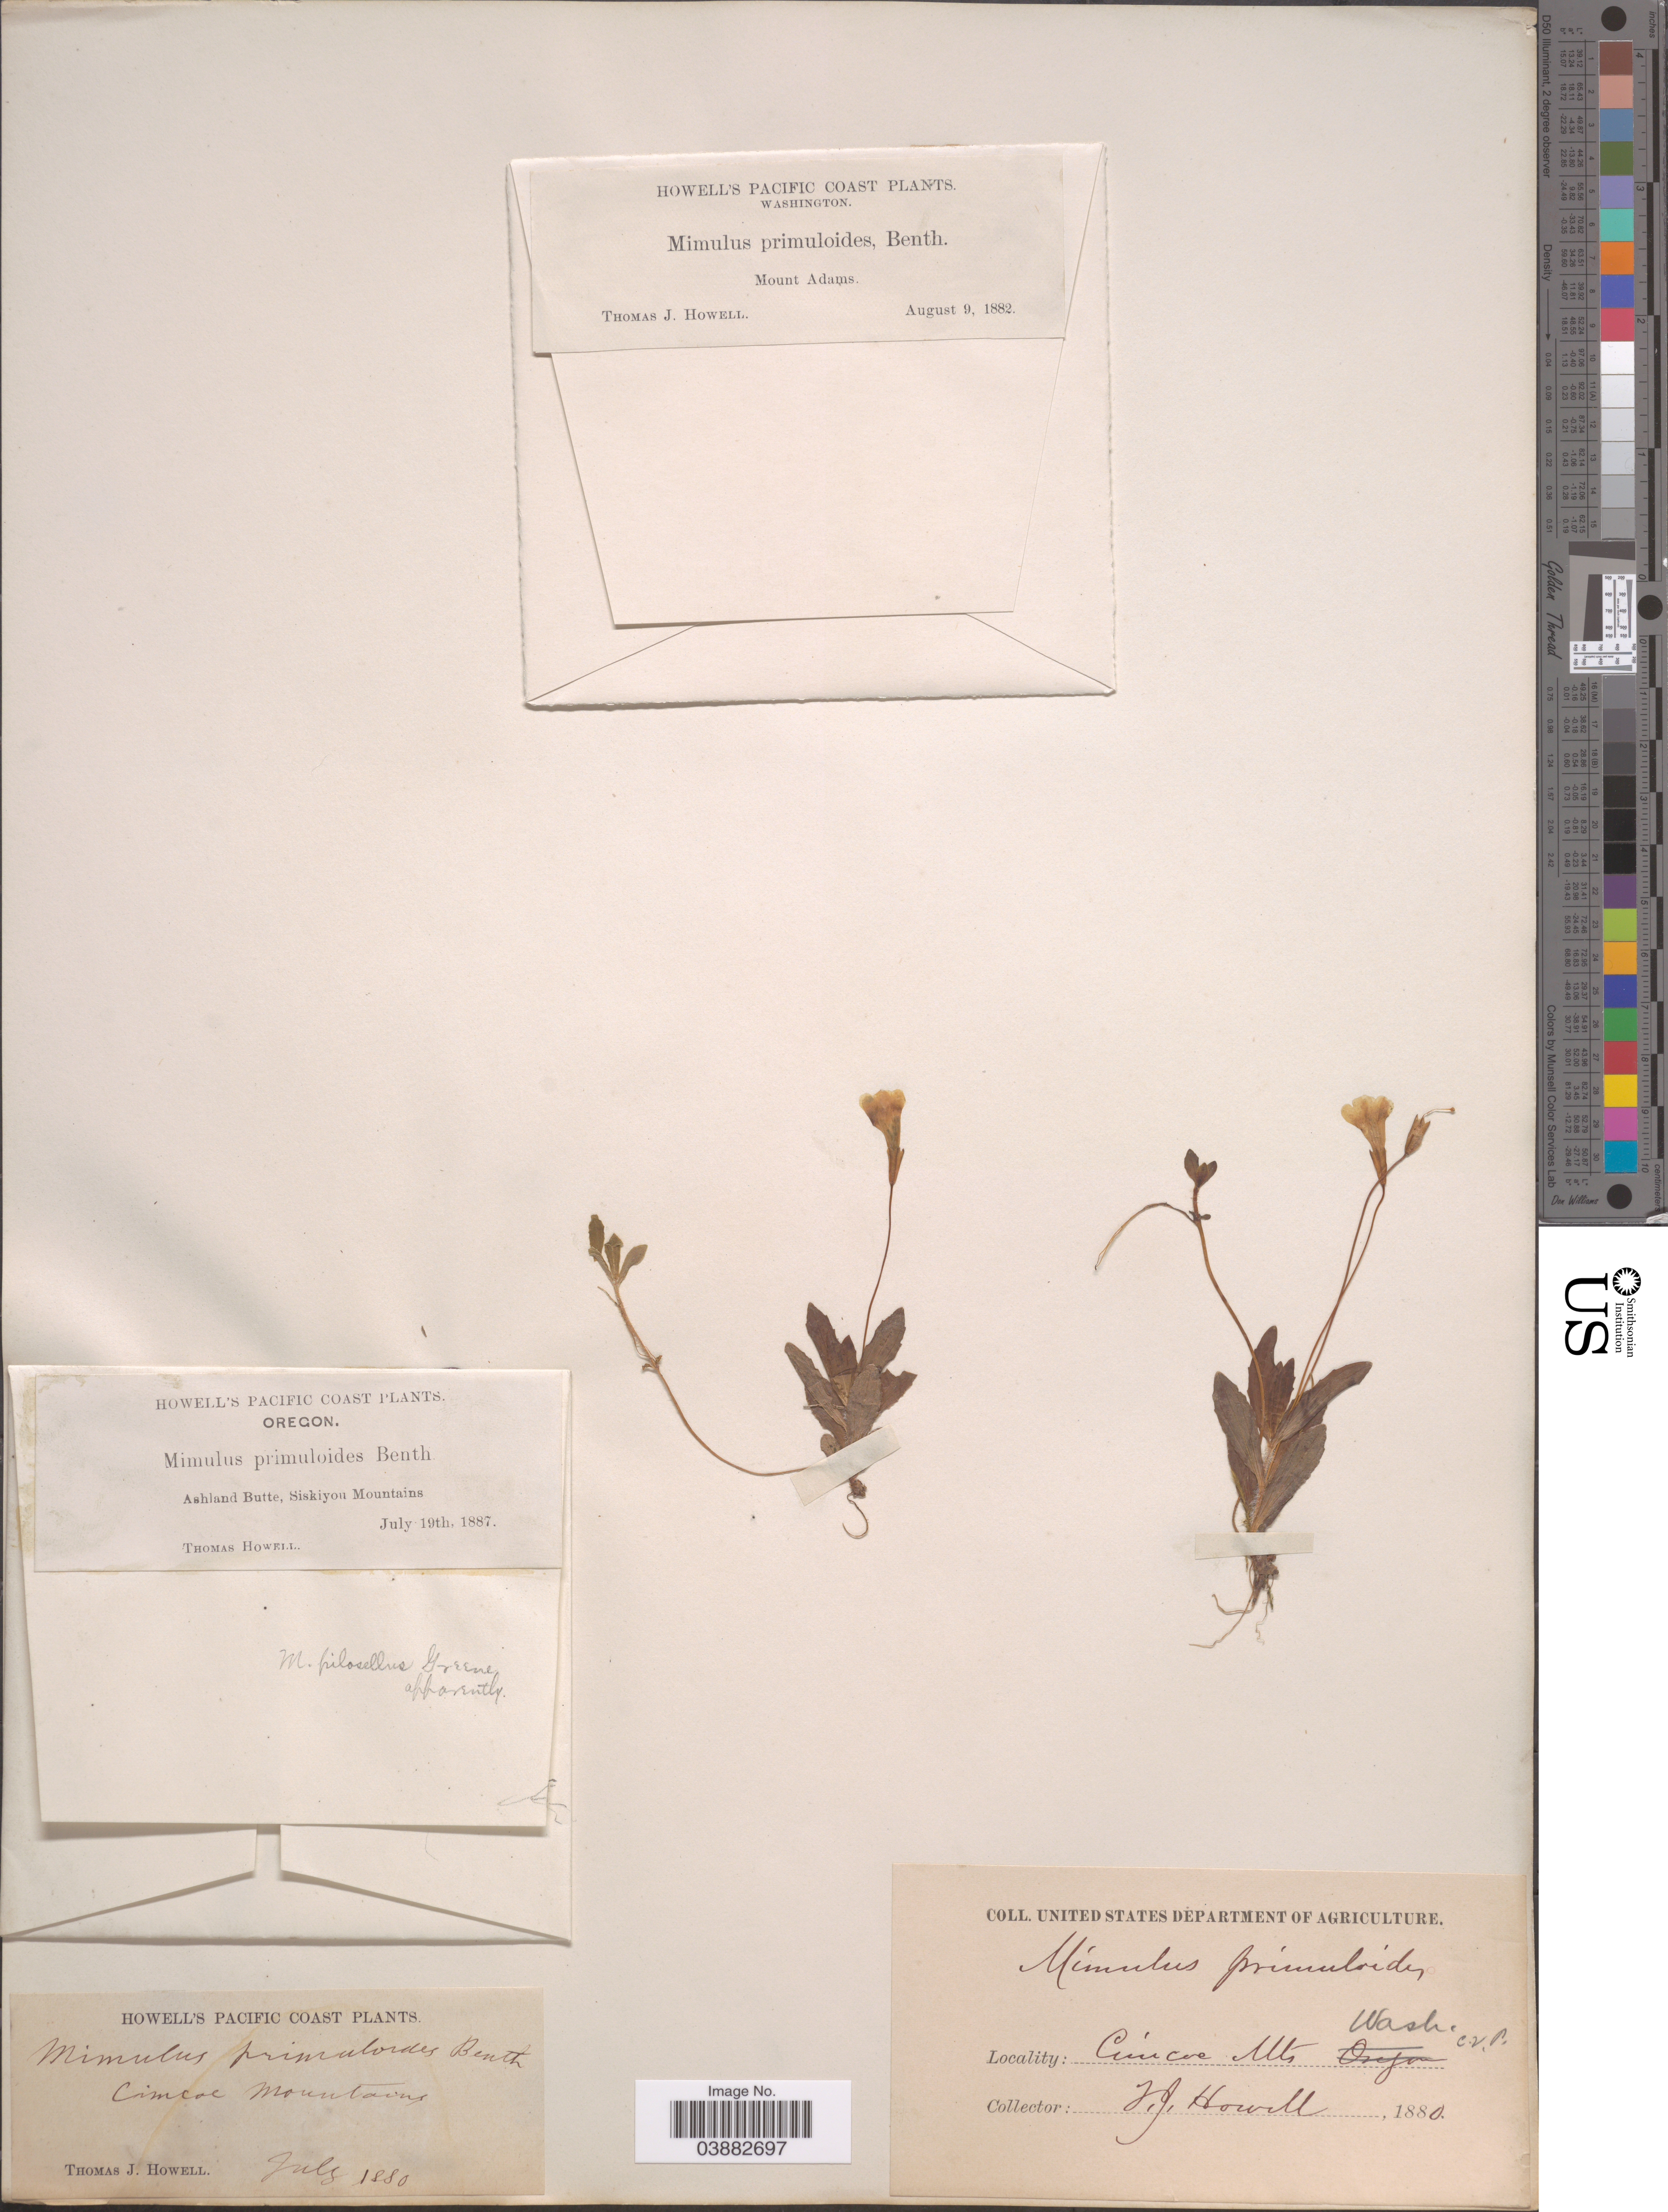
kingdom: Plantae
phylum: Tracheophyta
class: Magnoliopsida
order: Lamiales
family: Phrymaceae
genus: Mimulus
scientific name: Mimulus primuloides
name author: Benth.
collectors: T. J. Howell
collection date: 1880-07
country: United States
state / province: Washington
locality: Pacific Coast. Cimcoe Mountains.